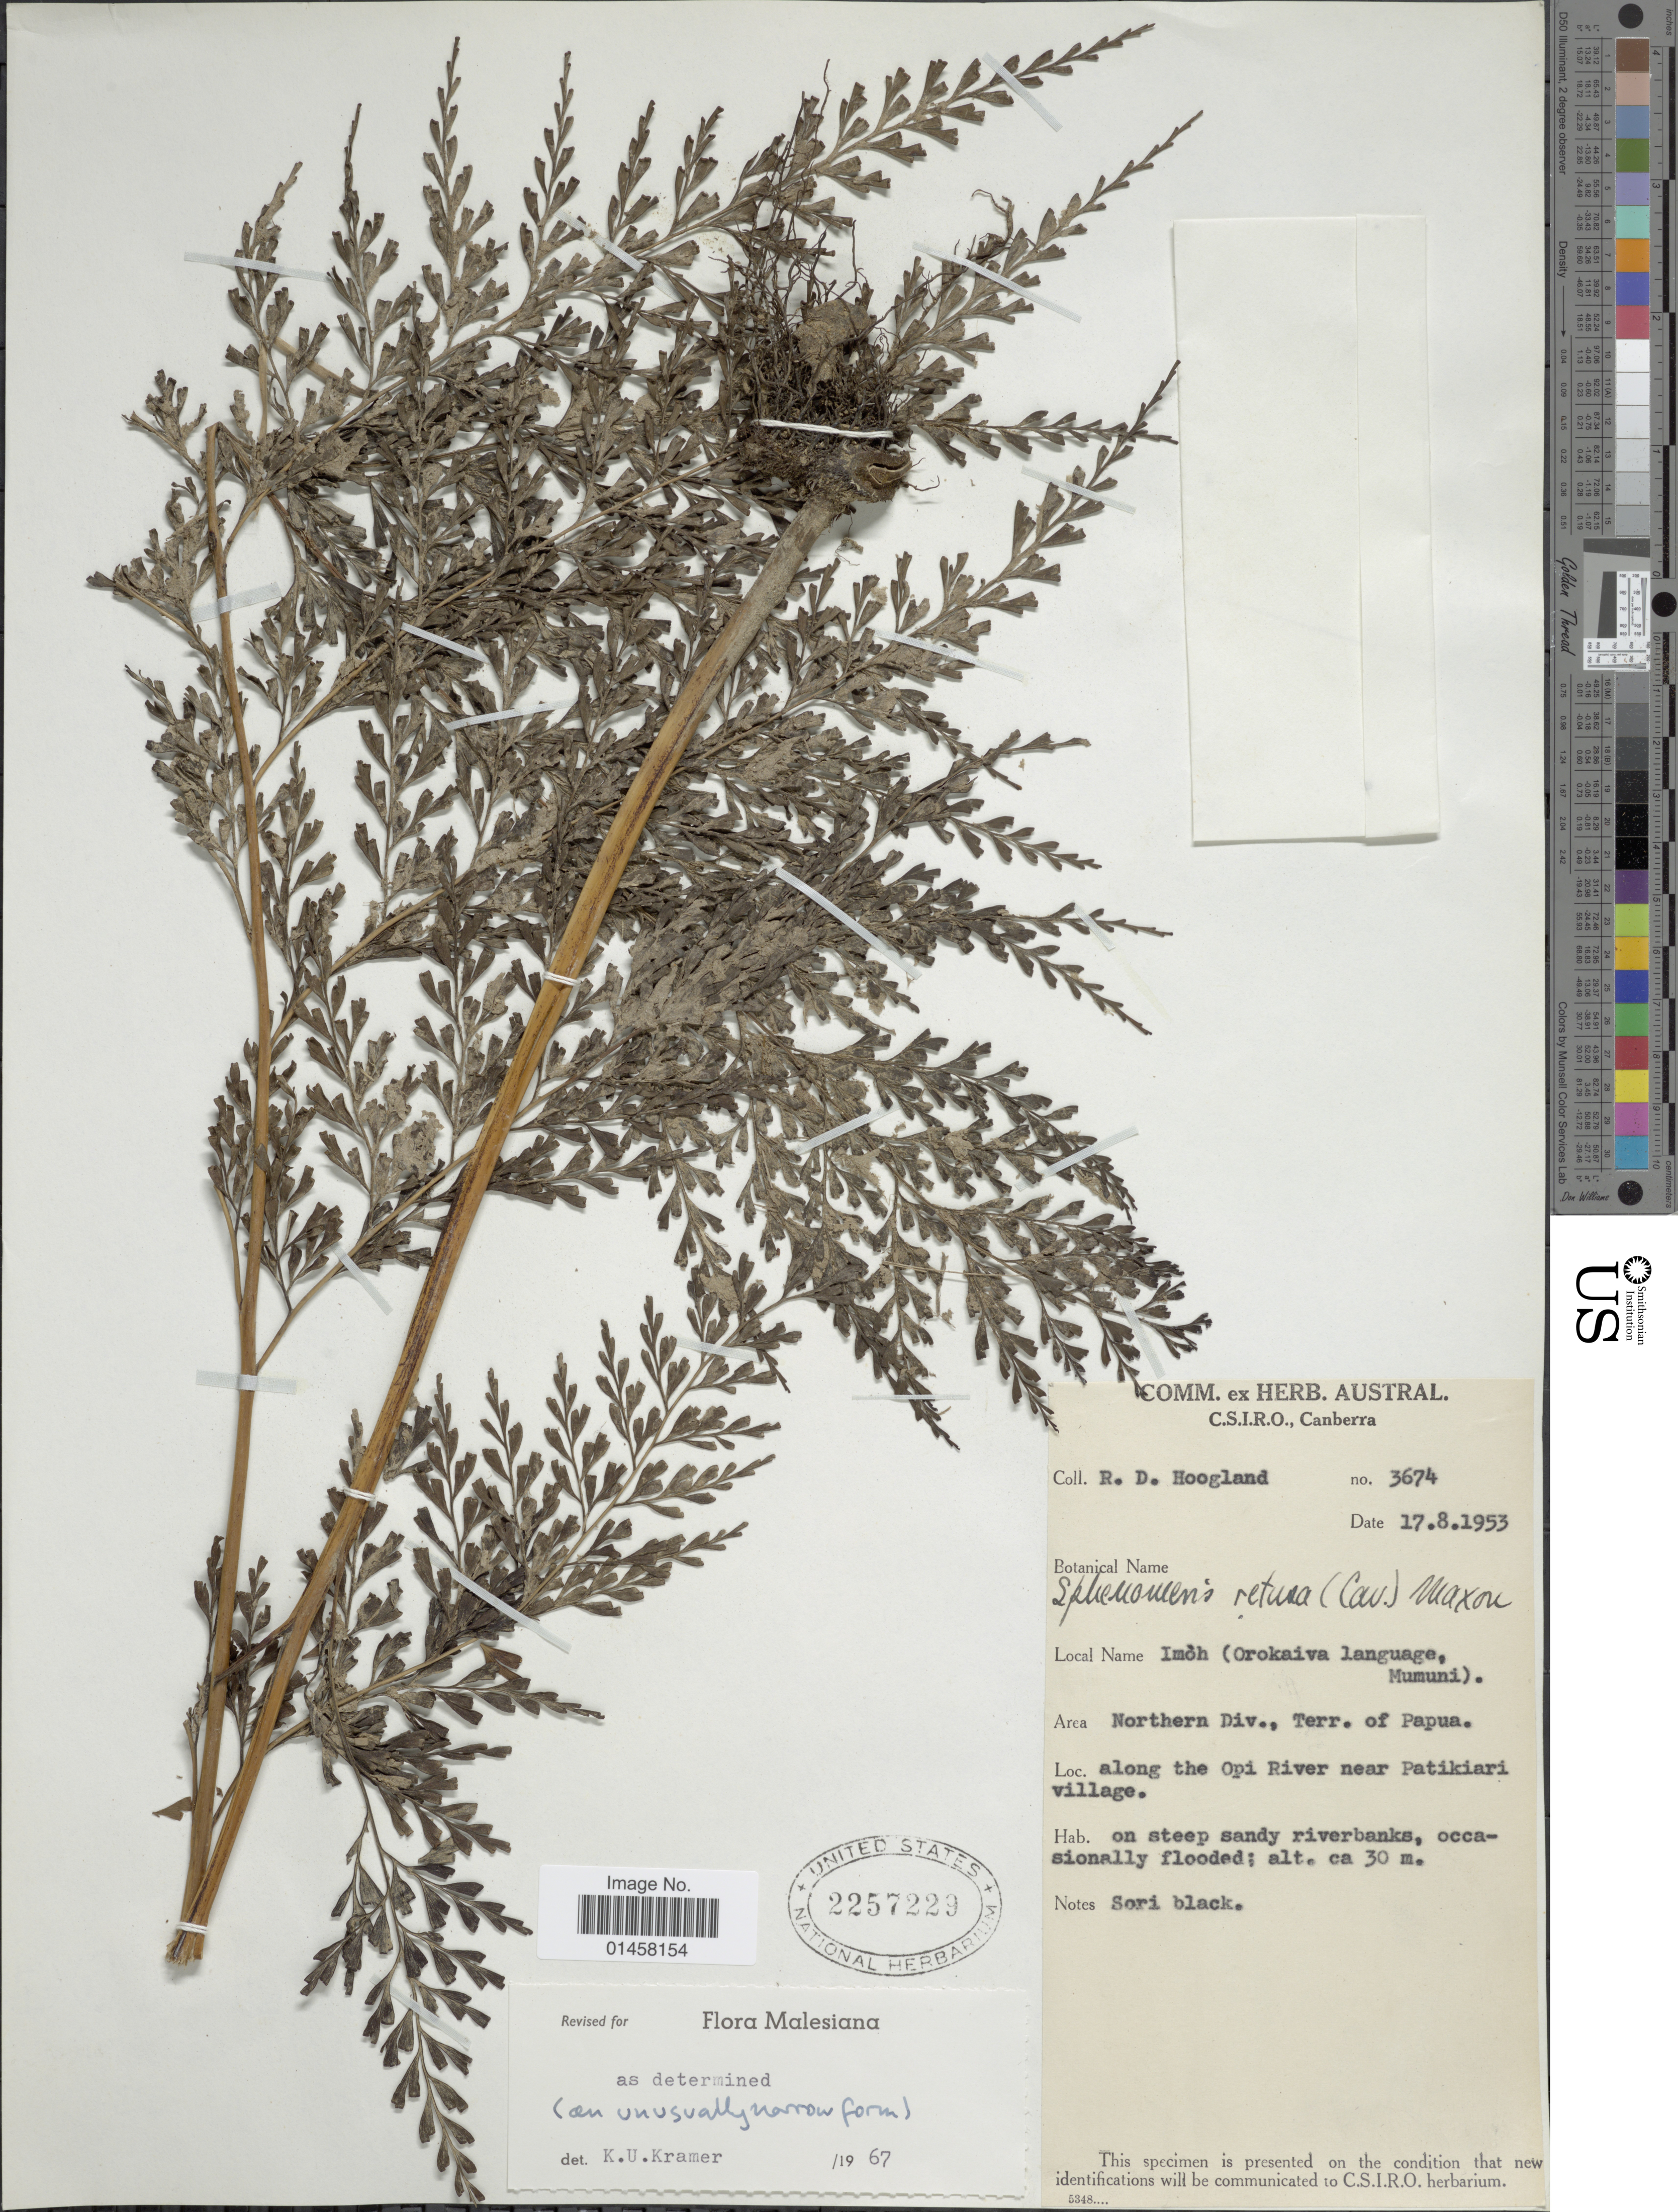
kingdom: Plantae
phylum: Tracheophyta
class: Polypodiopsida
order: Polypodiales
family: Lindsaeaceae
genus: Sphenomeris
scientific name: Sphenomeris retusa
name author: (Cav.) Maxim.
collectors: R. D. Hoogland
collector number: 3674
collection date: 1953-08-17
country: Papua New Guinea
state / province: Northern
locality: Northern Div., Terr. of Papua. Along the Opi River near Patikiari village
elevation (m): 30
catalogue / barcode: US 2257229